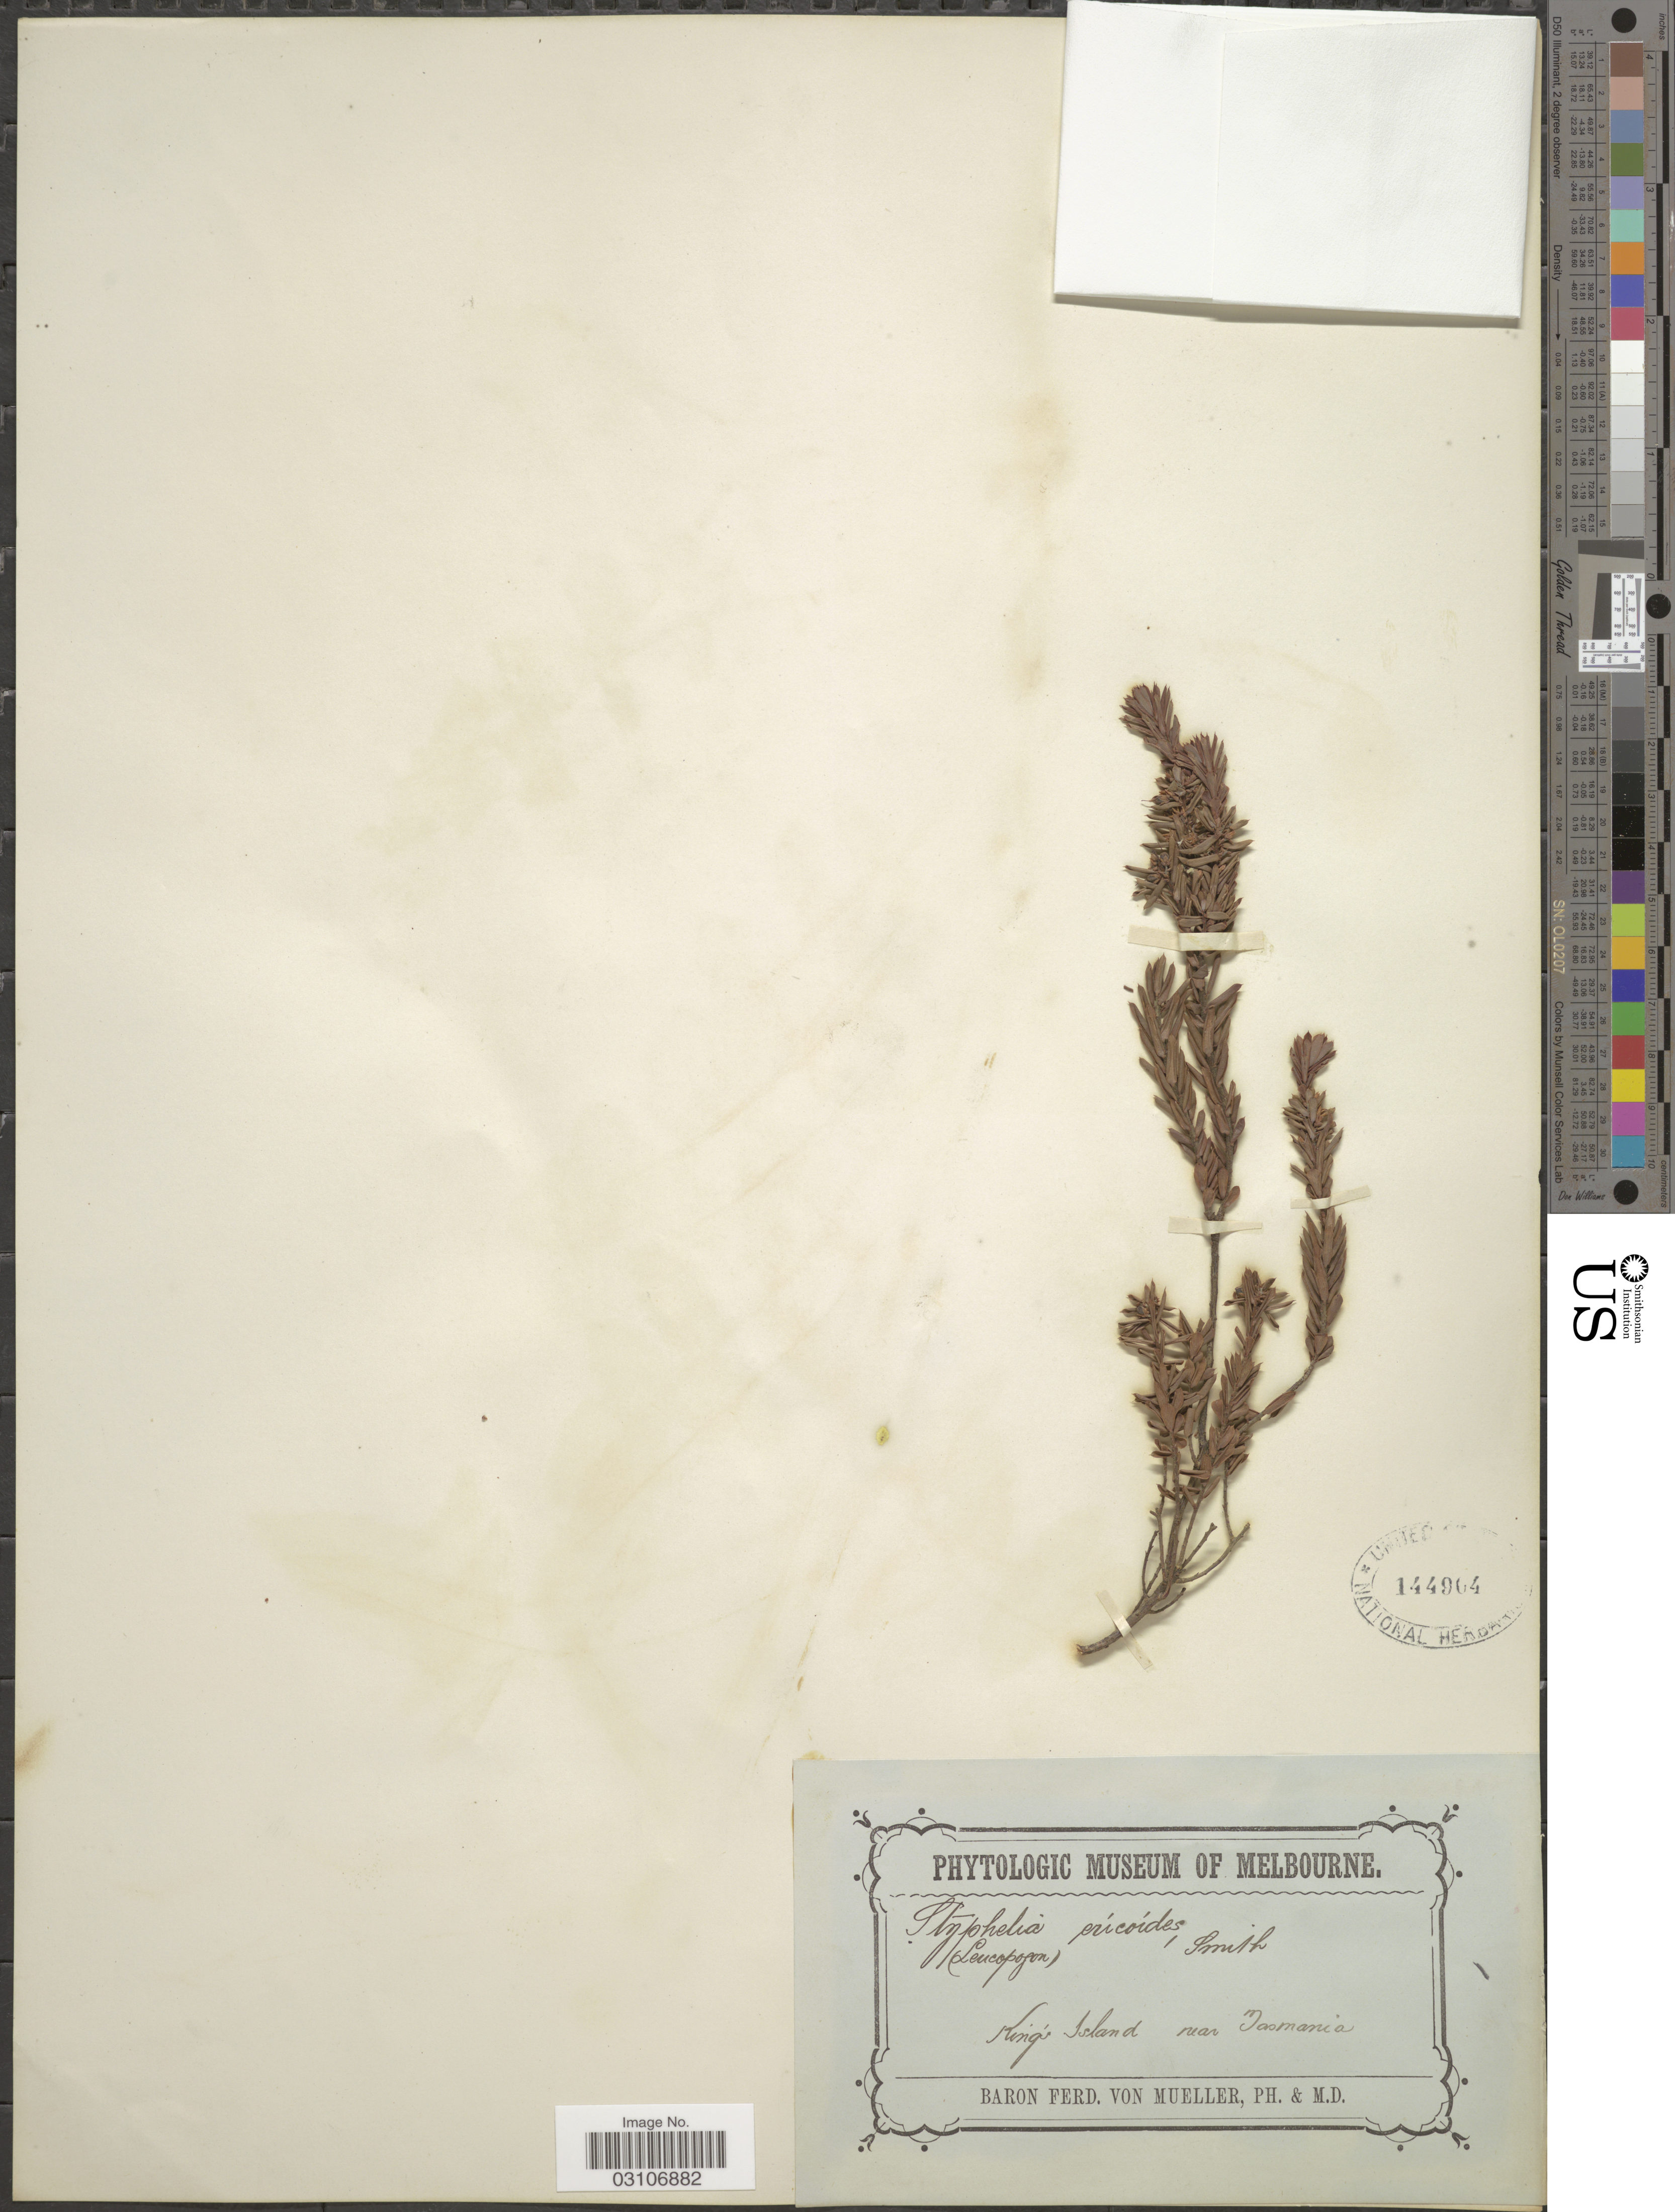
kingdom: Plantae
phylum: Tracheophyta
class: Magnoliopsida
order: Ericales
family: Ericaceae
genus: Leucopogon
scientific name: Leucopogon ericoides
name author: R. Br.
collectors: F. Mueller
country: Australia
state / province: Tasmania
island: King's Island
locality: King's Island near Tasmania.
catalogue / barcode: US 144904